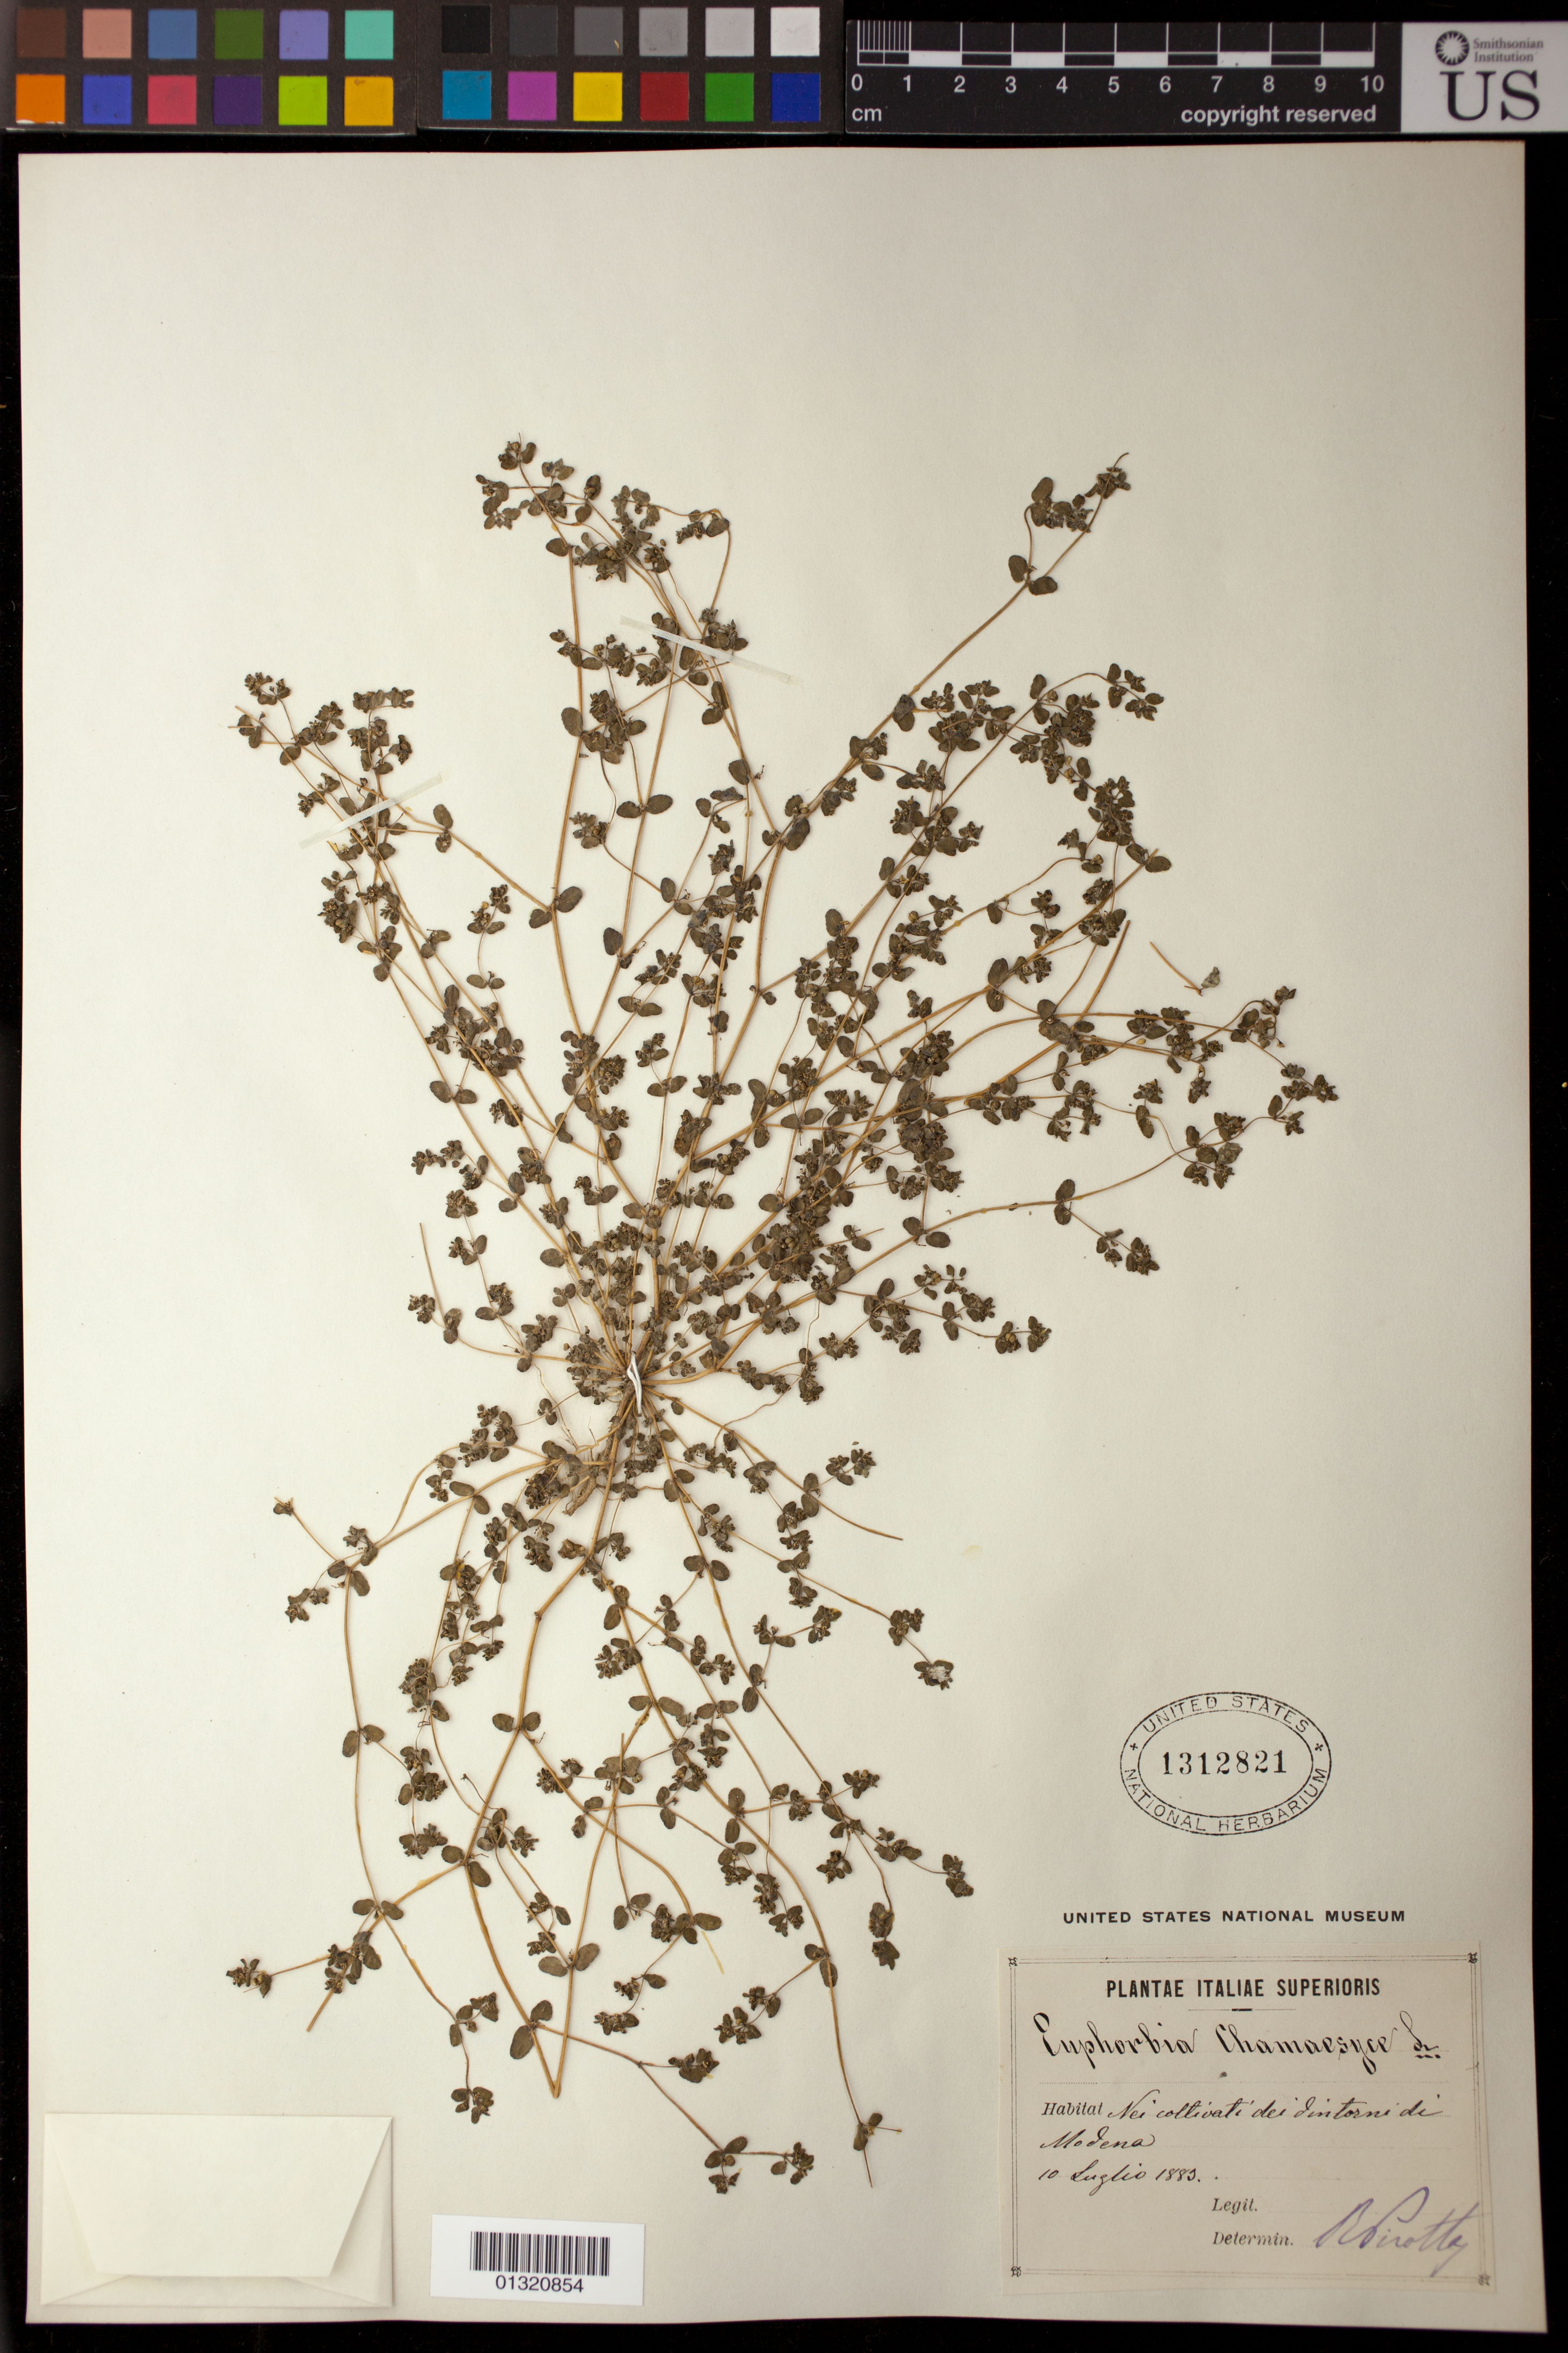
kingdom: Plantae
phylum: Tracheophyta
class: Magnoliopsida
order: Malpighiales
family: Euphorbiaceae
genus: Euphorbia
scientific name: Euphorbia chamaesyce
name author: L.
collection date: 1885-07-10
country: Italy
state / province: Emilia-Romagna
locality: Nei coltivati dei dintorni di Modena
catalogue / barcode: US 1312821